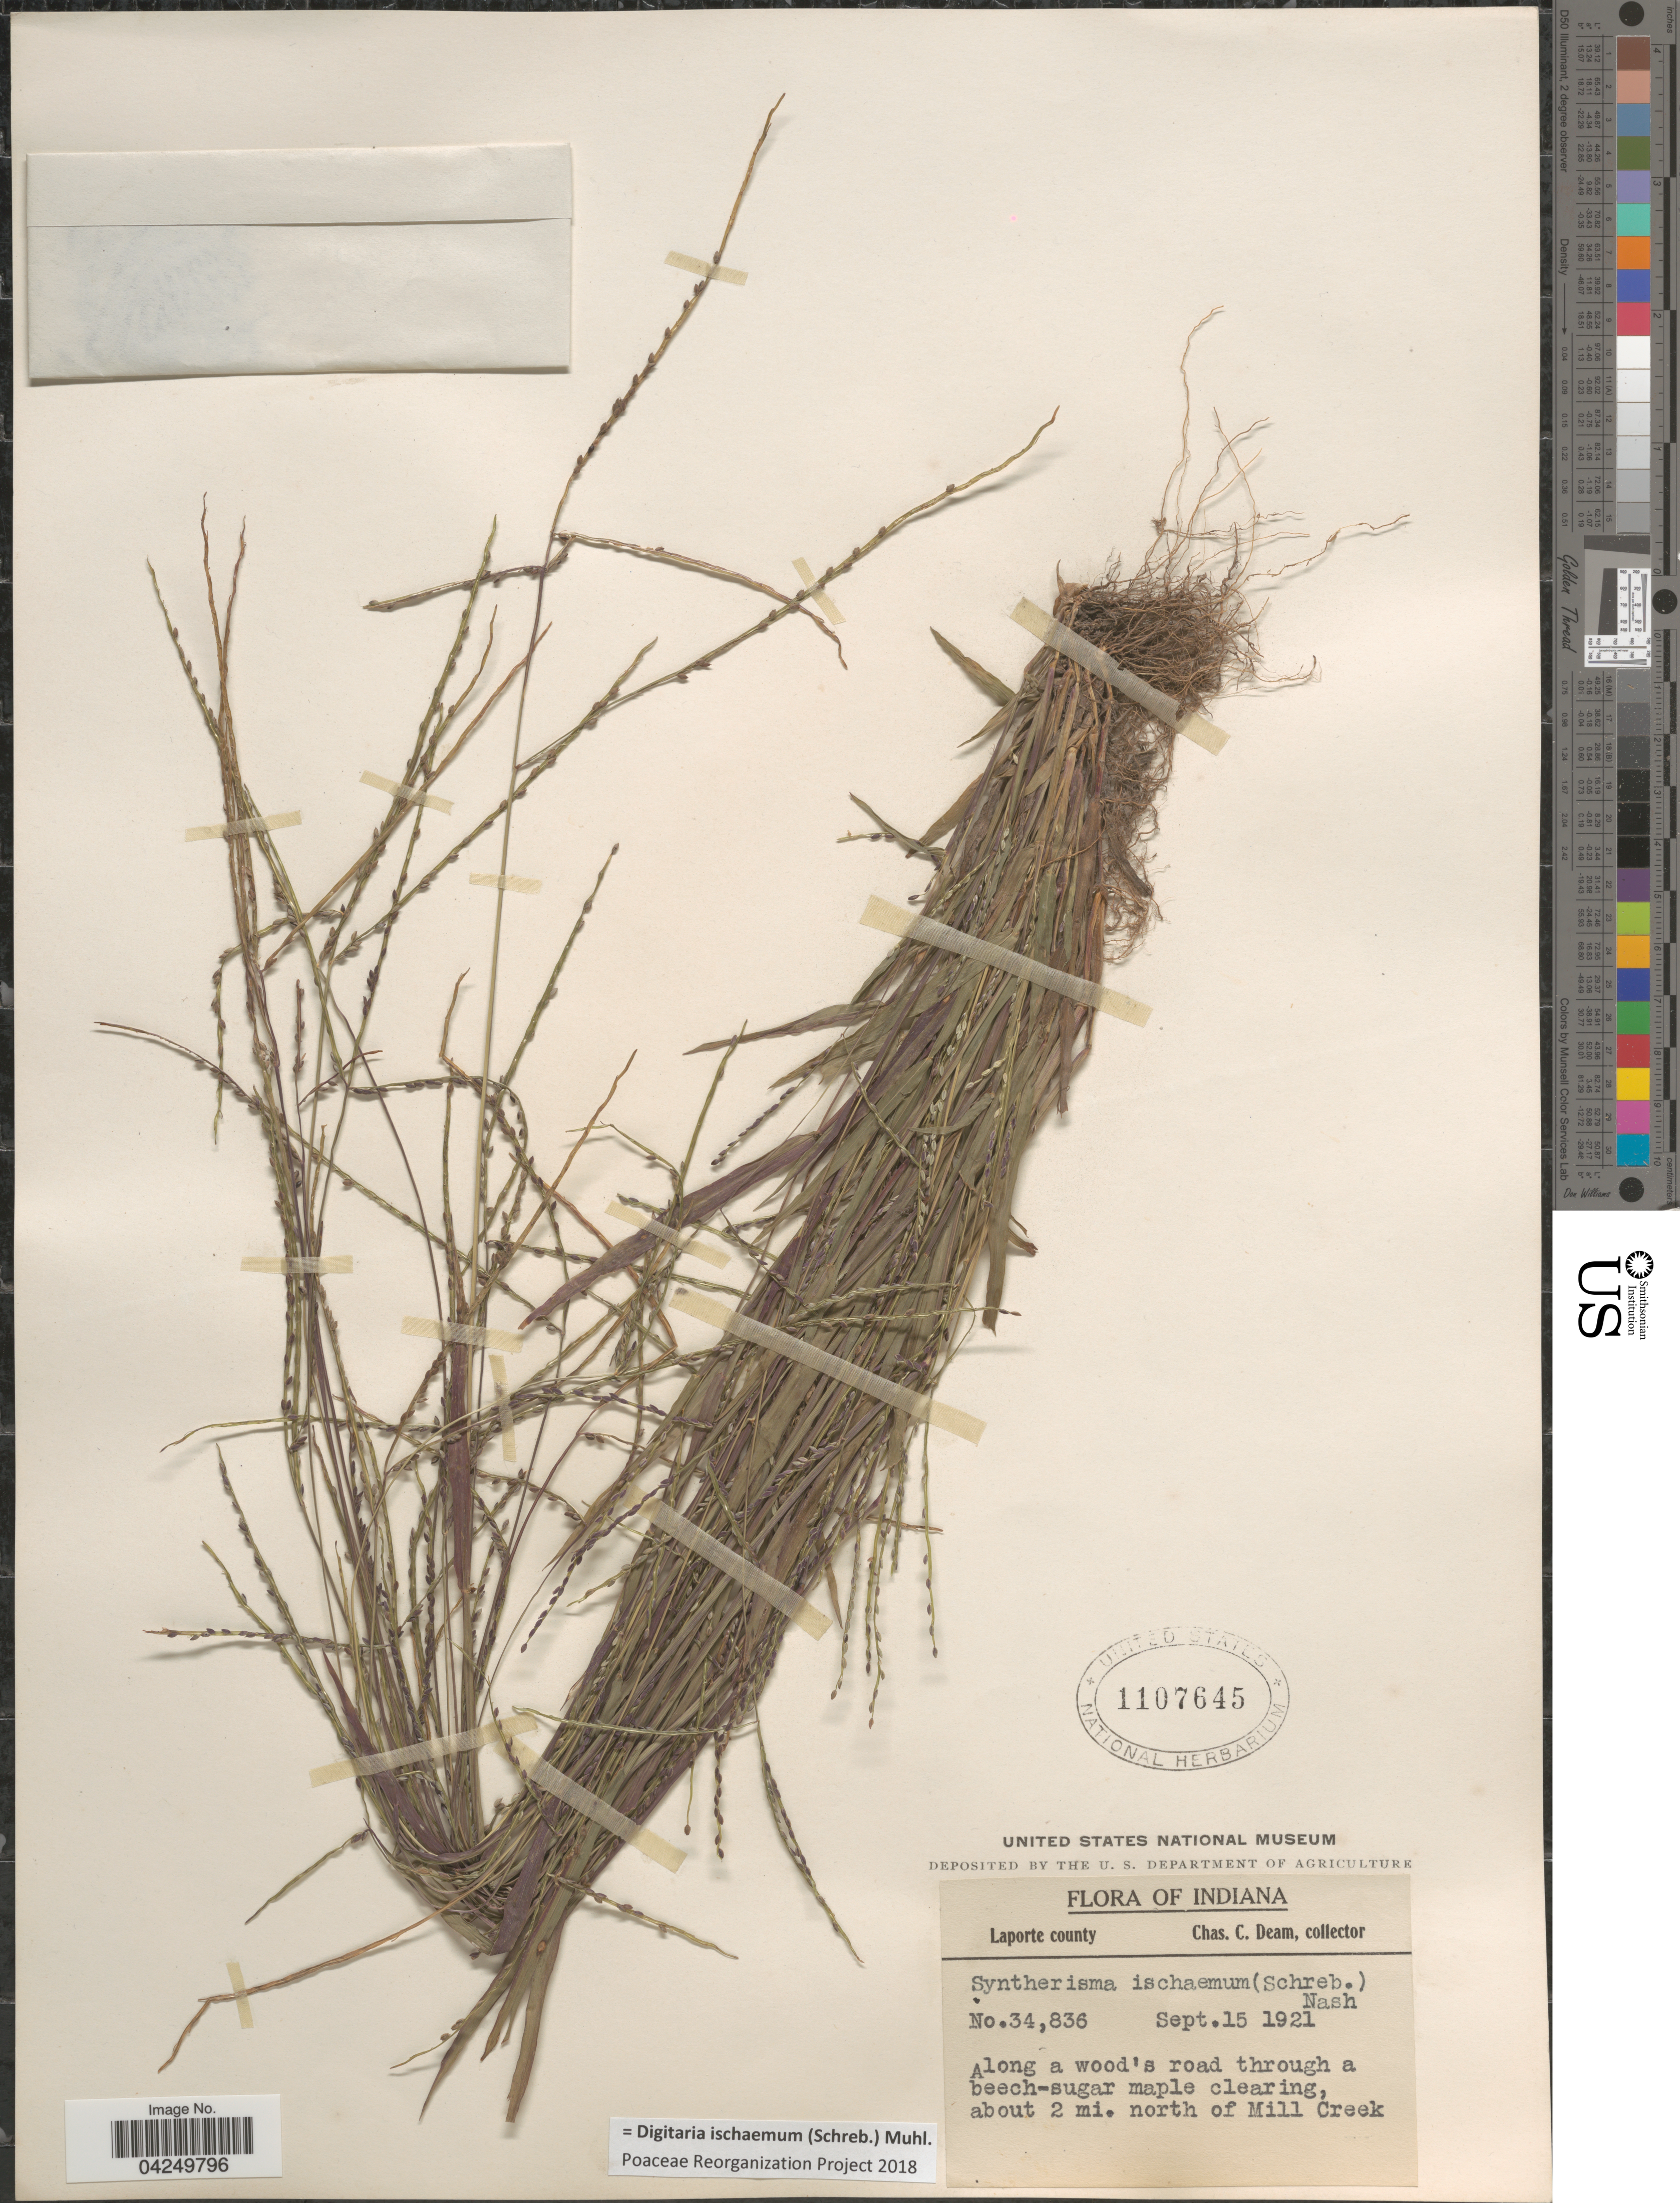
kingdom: Plantae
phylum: Tracheophyta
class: Liliopsida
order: Poales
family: Poaceae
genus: Digitaria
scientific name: Digitaria ischaemum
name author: (Schreber) Schreber ex Muhl.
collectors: C. C. Deam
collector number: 34836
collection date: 1921-09-15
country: United States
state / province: Indiana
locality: Laporte county. Along a wood's road through a beech-sugar maple clearing, about 2 mi. north of Mill Creek.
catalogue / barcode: US 1107645